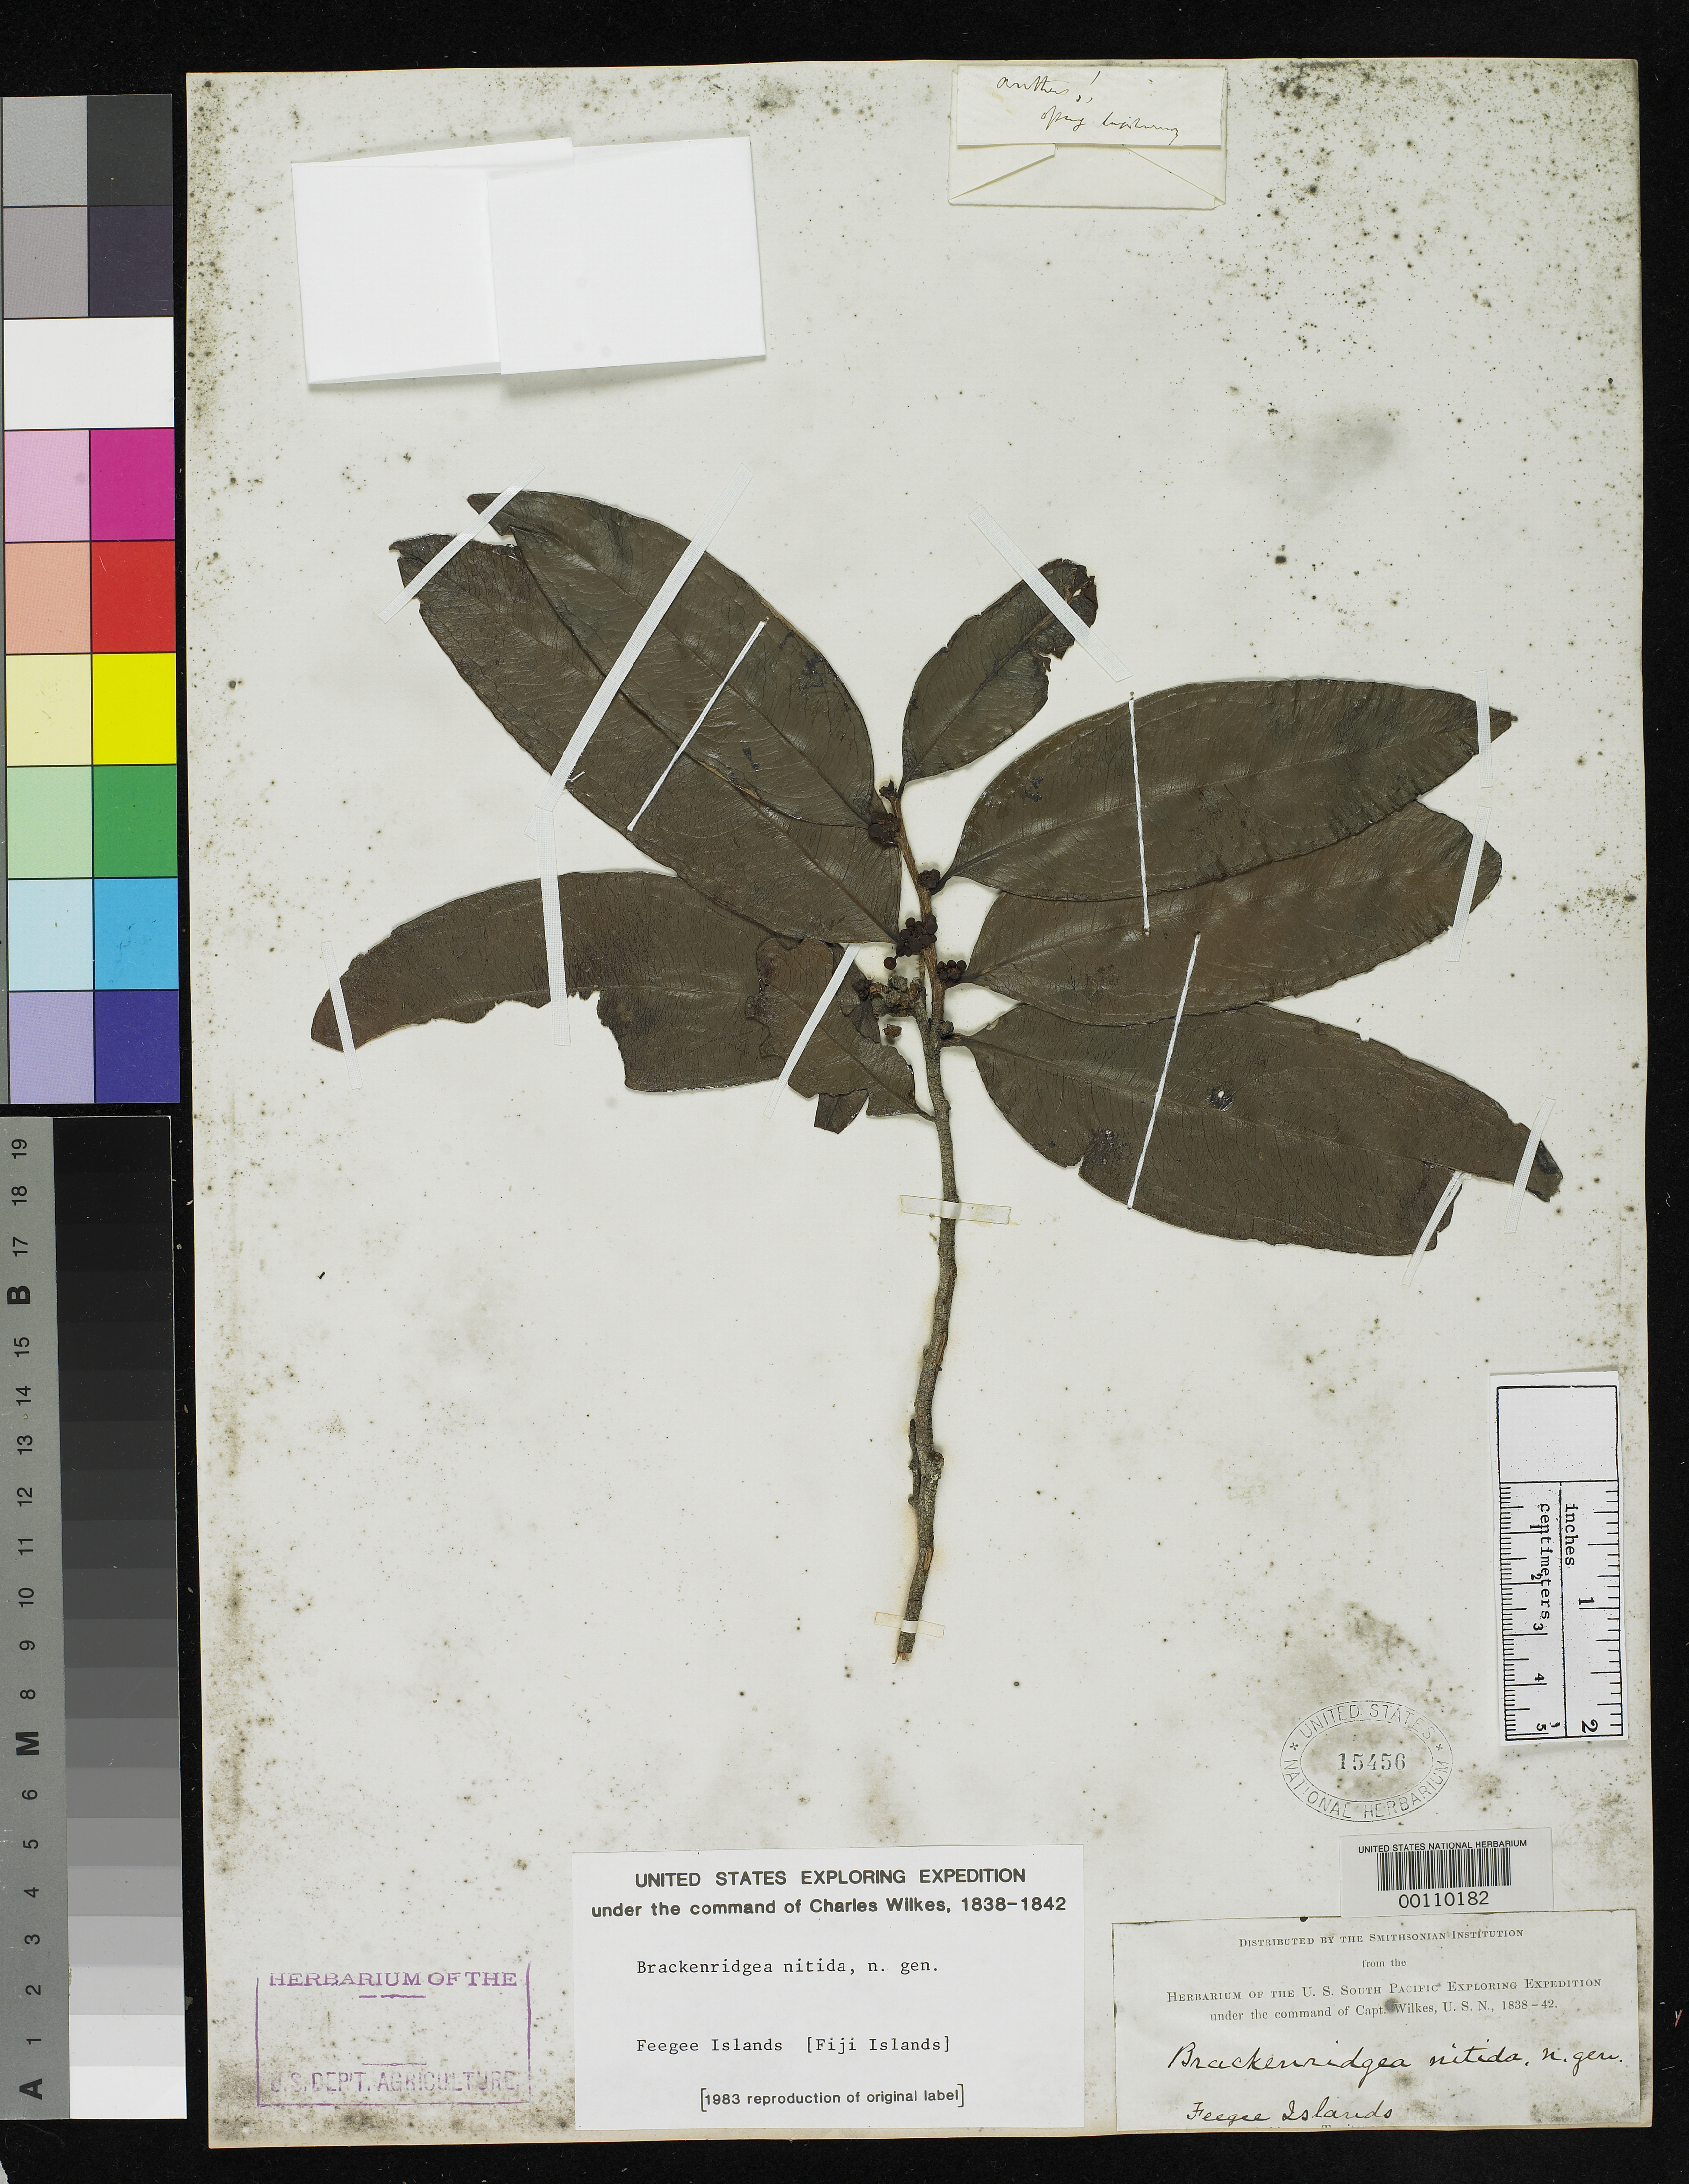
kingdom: Plantae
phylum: Tracheophyta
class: Magnoliopsida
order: Malpighiales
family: Ochnaceae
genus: Brackenridgea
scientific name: Brackenridgea nitida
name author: A. Gray in Wilkes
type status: Type Collection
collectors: Wilkes Explor. Exped.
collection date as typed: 1838 to -- --- 1842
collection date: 1838/1842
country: Fiji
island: Vanua Levu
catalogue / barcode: US 15456